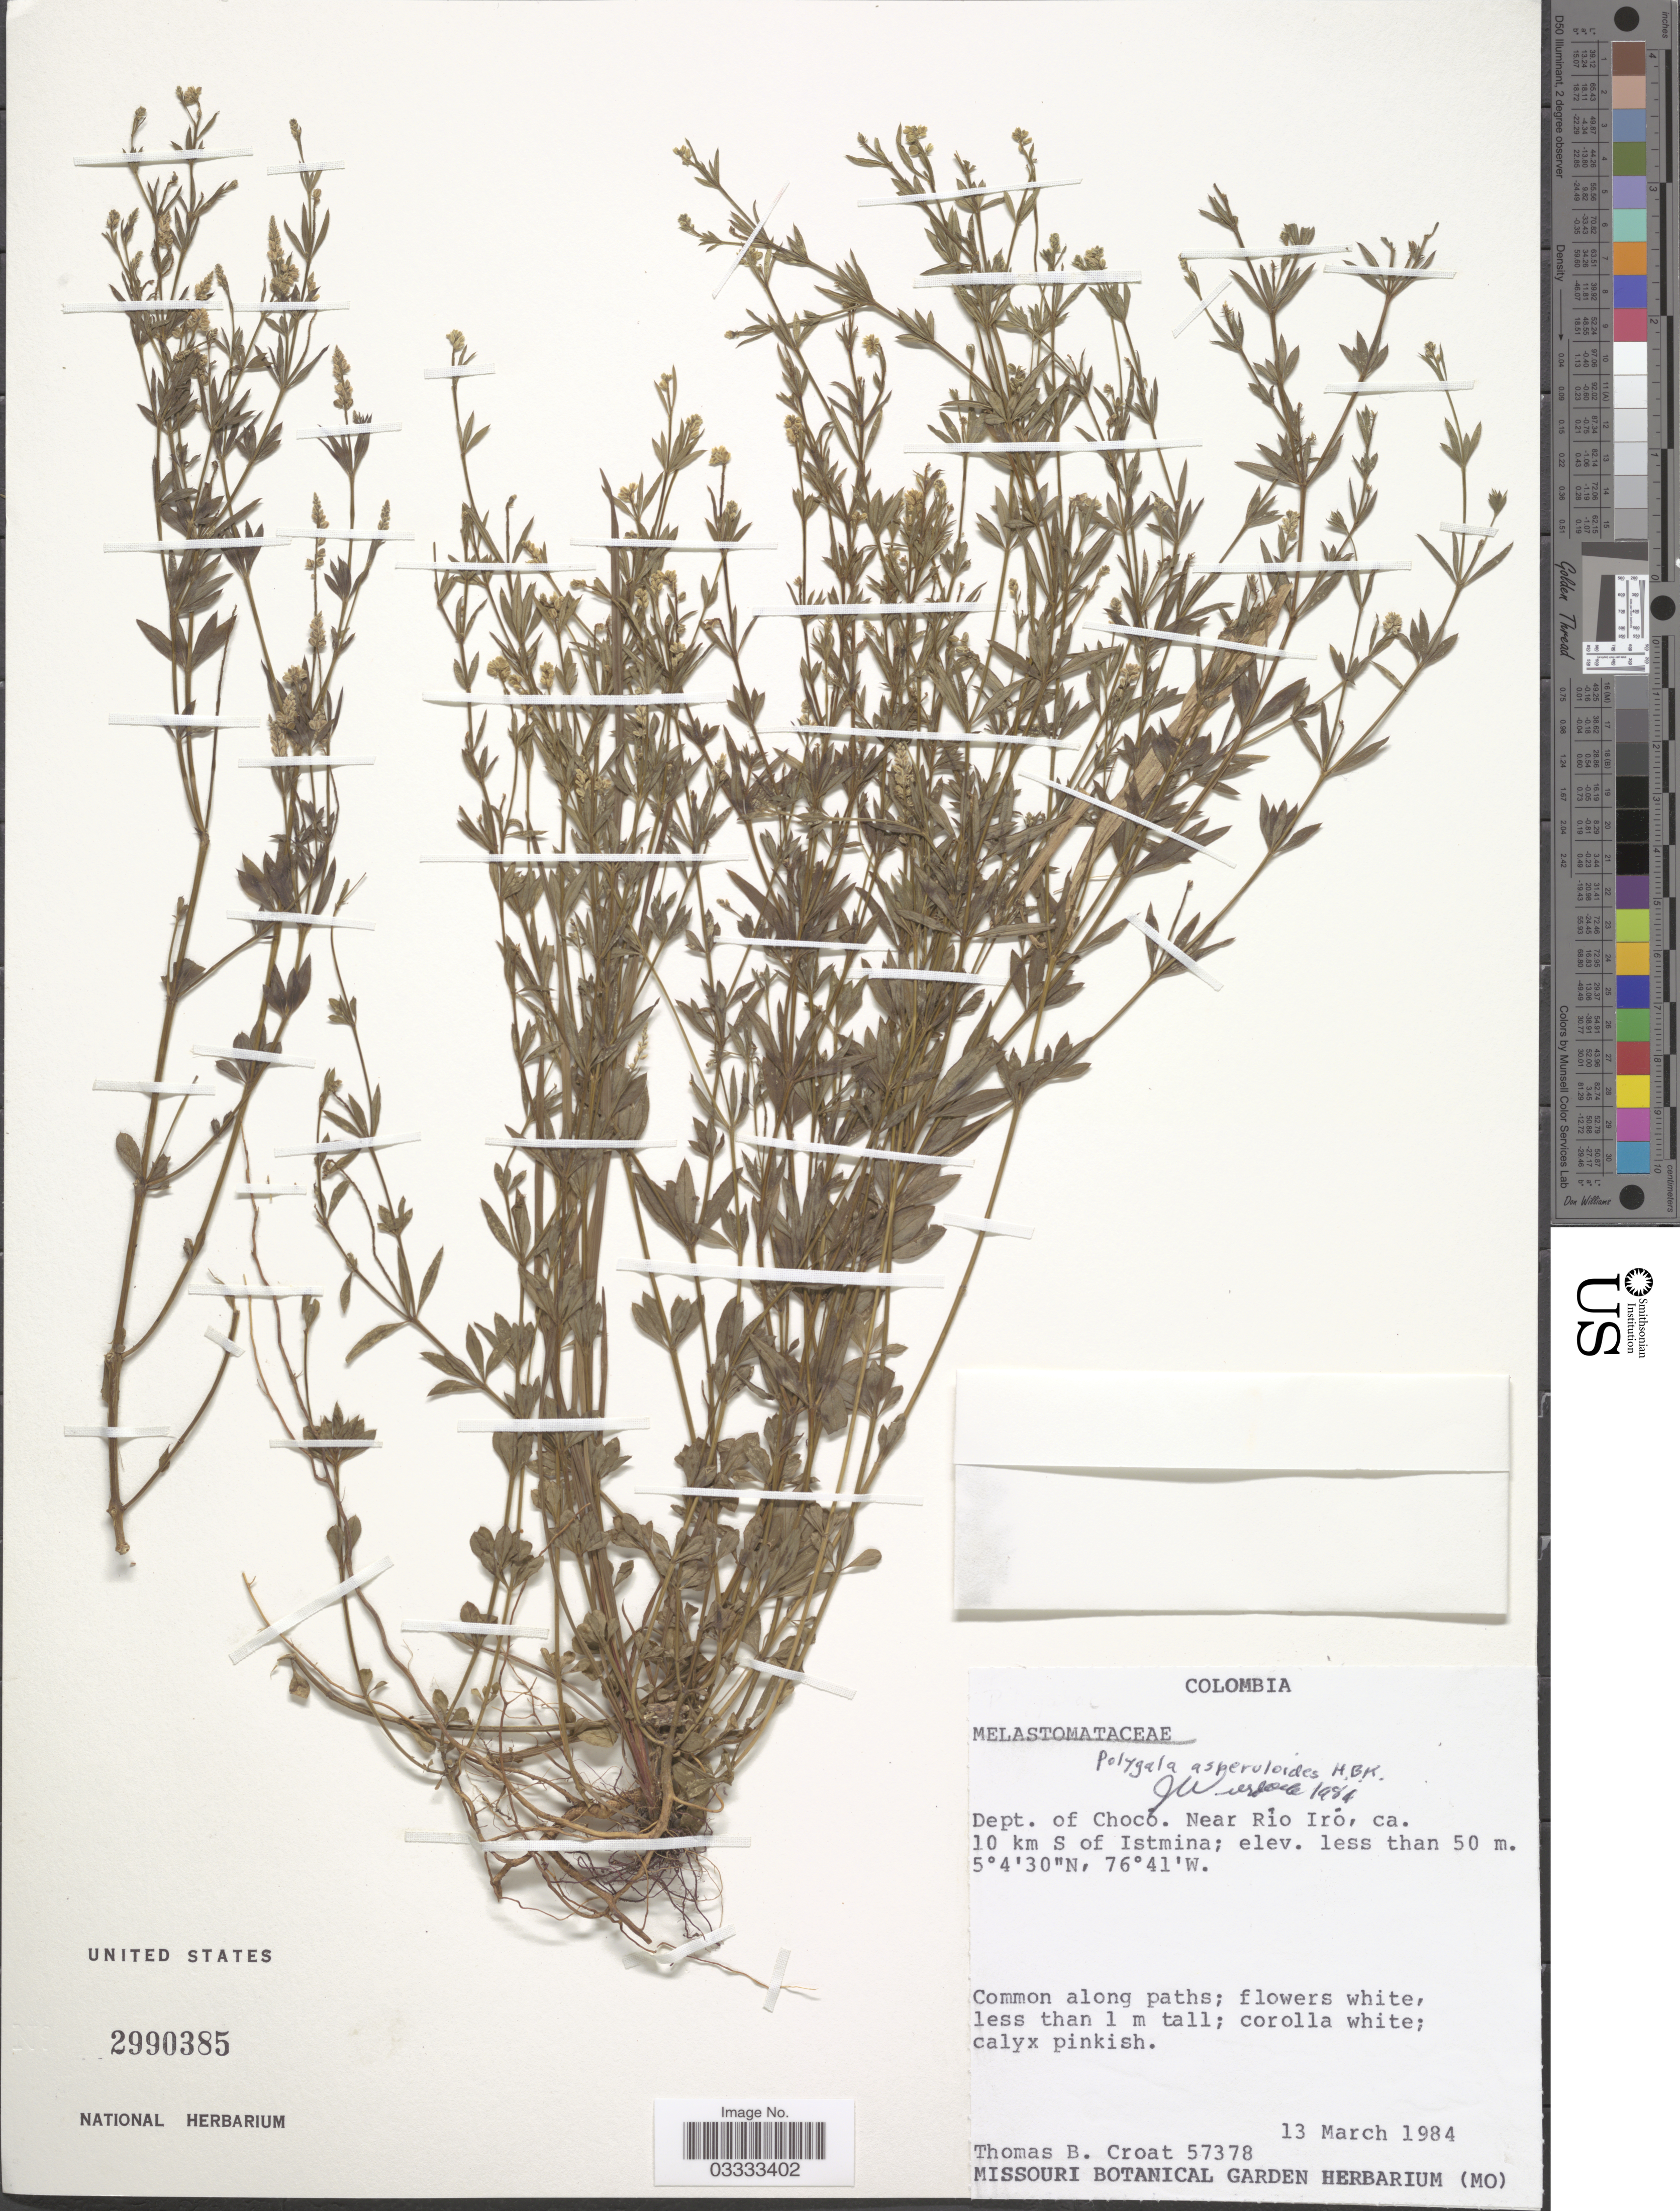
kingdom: Plantae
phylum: Tracheophyta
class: Magnoliopsida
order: Fabales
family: Polygalaceae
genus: Polygala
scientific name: Polygala asperuloides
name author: Kunth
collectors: T. B. Croat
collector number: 57378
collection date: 1984-03-13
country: Colombia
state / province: Chocó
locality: Dept. of Choco. Near Río Iró, ca. 10 km S of Istmina.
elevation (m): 50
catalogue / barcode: US 2990385